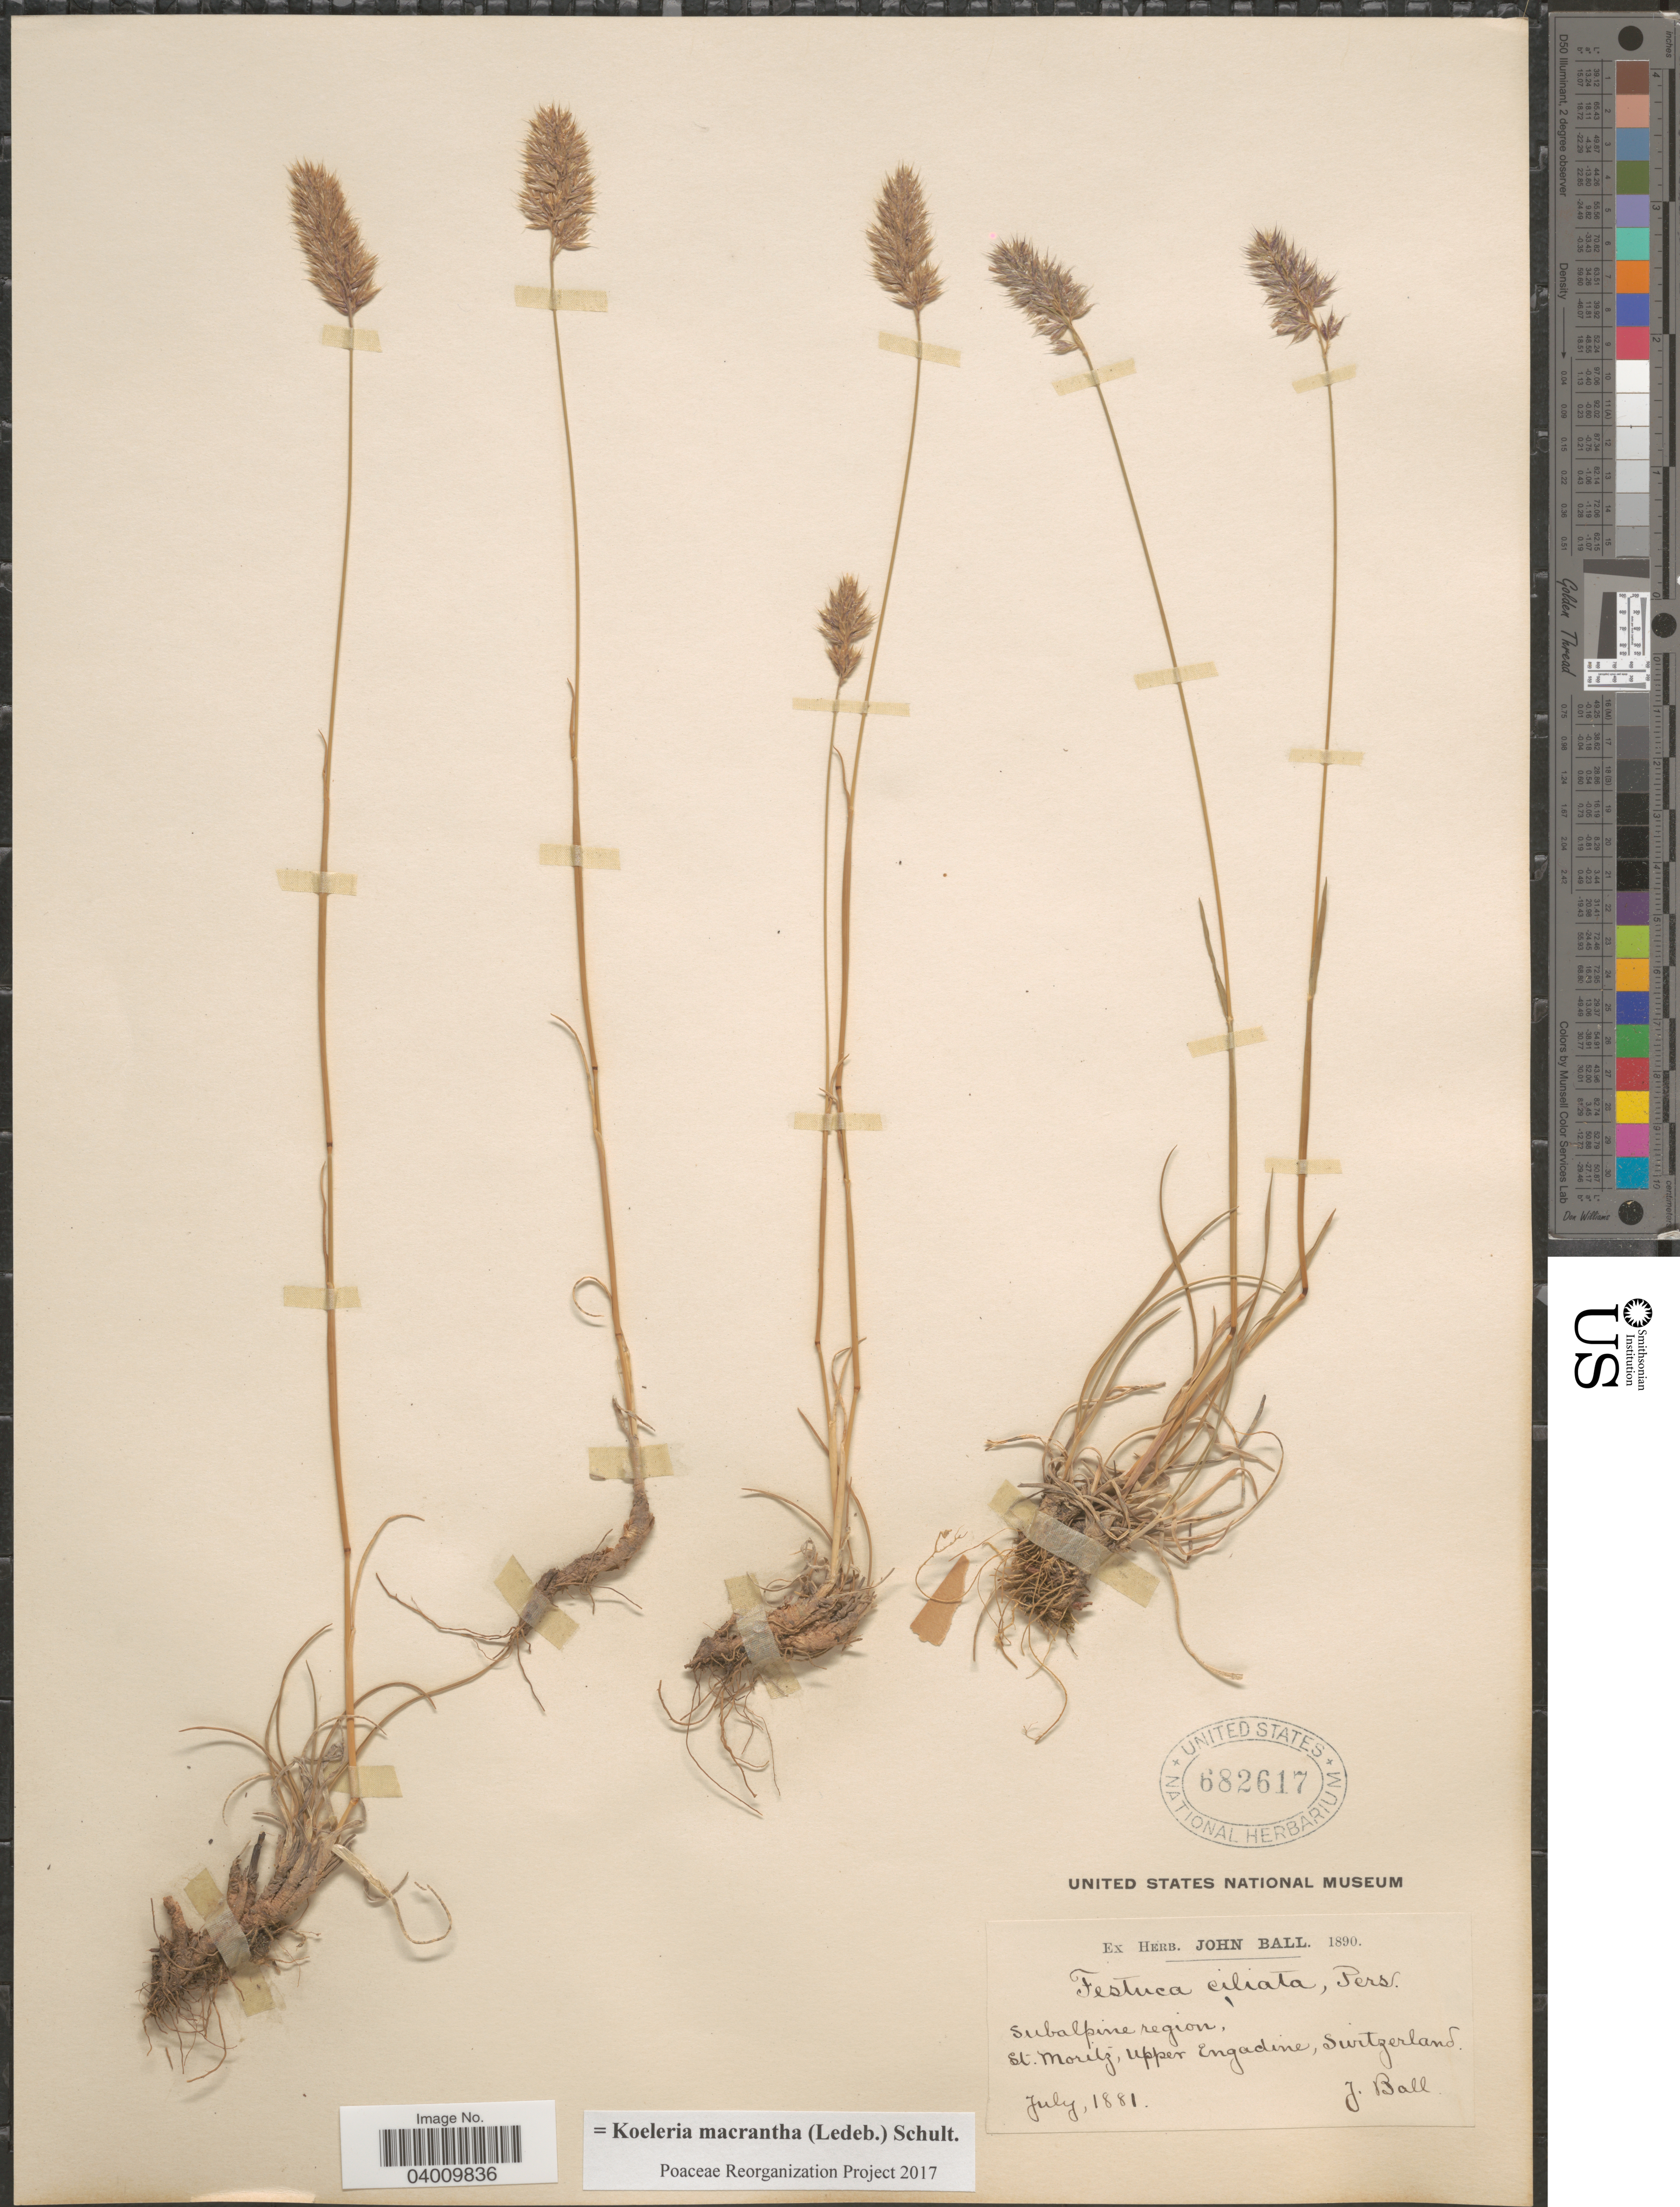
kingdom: Plantae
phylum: Tracheophyta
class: Liliopsida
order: Poales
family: Poaceae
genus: Koeleria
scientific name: Koeleria macrantha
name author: (Ledeb.) Schult.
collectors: J. Ball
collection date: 1881-07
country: Switzerland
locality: Subalpine region, St. Moritz, Upper Engadine.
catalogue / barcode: US 682617